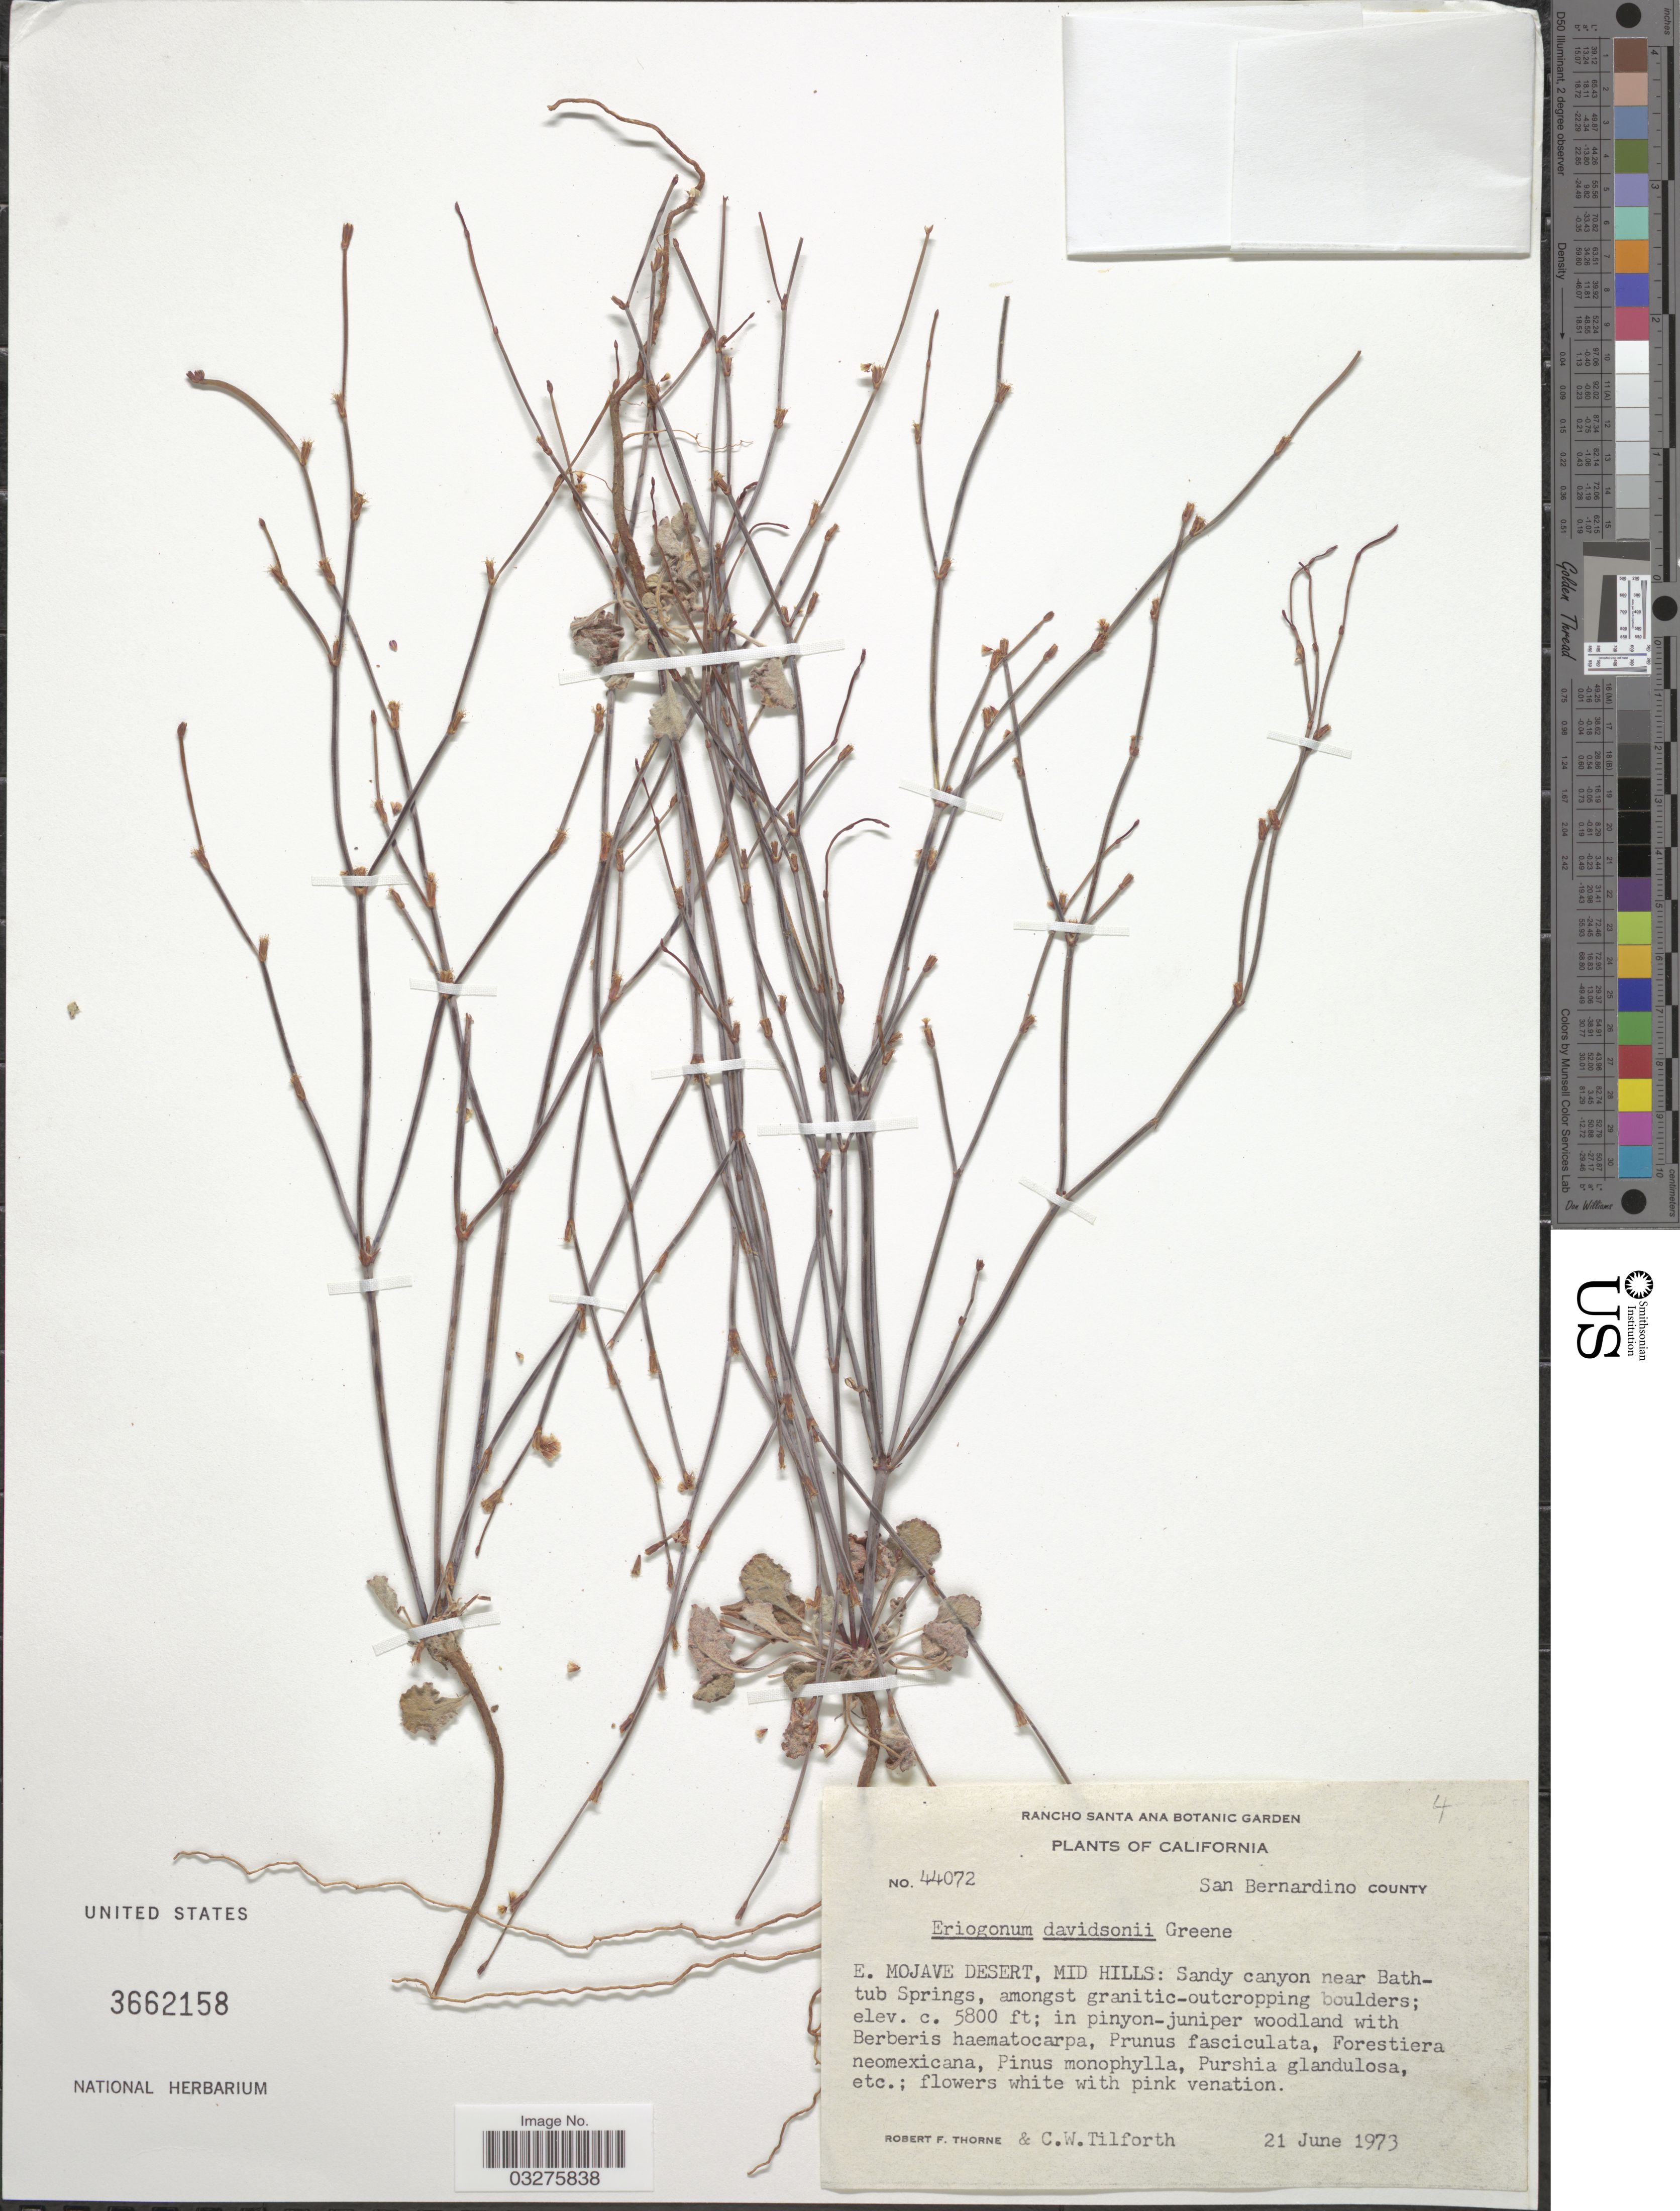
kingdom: Plantae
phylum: Tracheophyta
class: Magnoliopsida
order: Caryophyllales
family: Polygonaceae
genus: Eriogonum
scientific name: Eriogonum davidsonii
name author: Greene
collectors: R. F. Thorne & C. Tilforth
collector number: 44072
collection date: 1973-06-21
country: United States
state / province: California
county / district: San Bernardino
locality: San Bernardino County. E. Mojave Desert, Mid Hills: Sandy canyon near Bathtub Springs.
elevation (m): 1768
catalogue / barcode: US 3662158